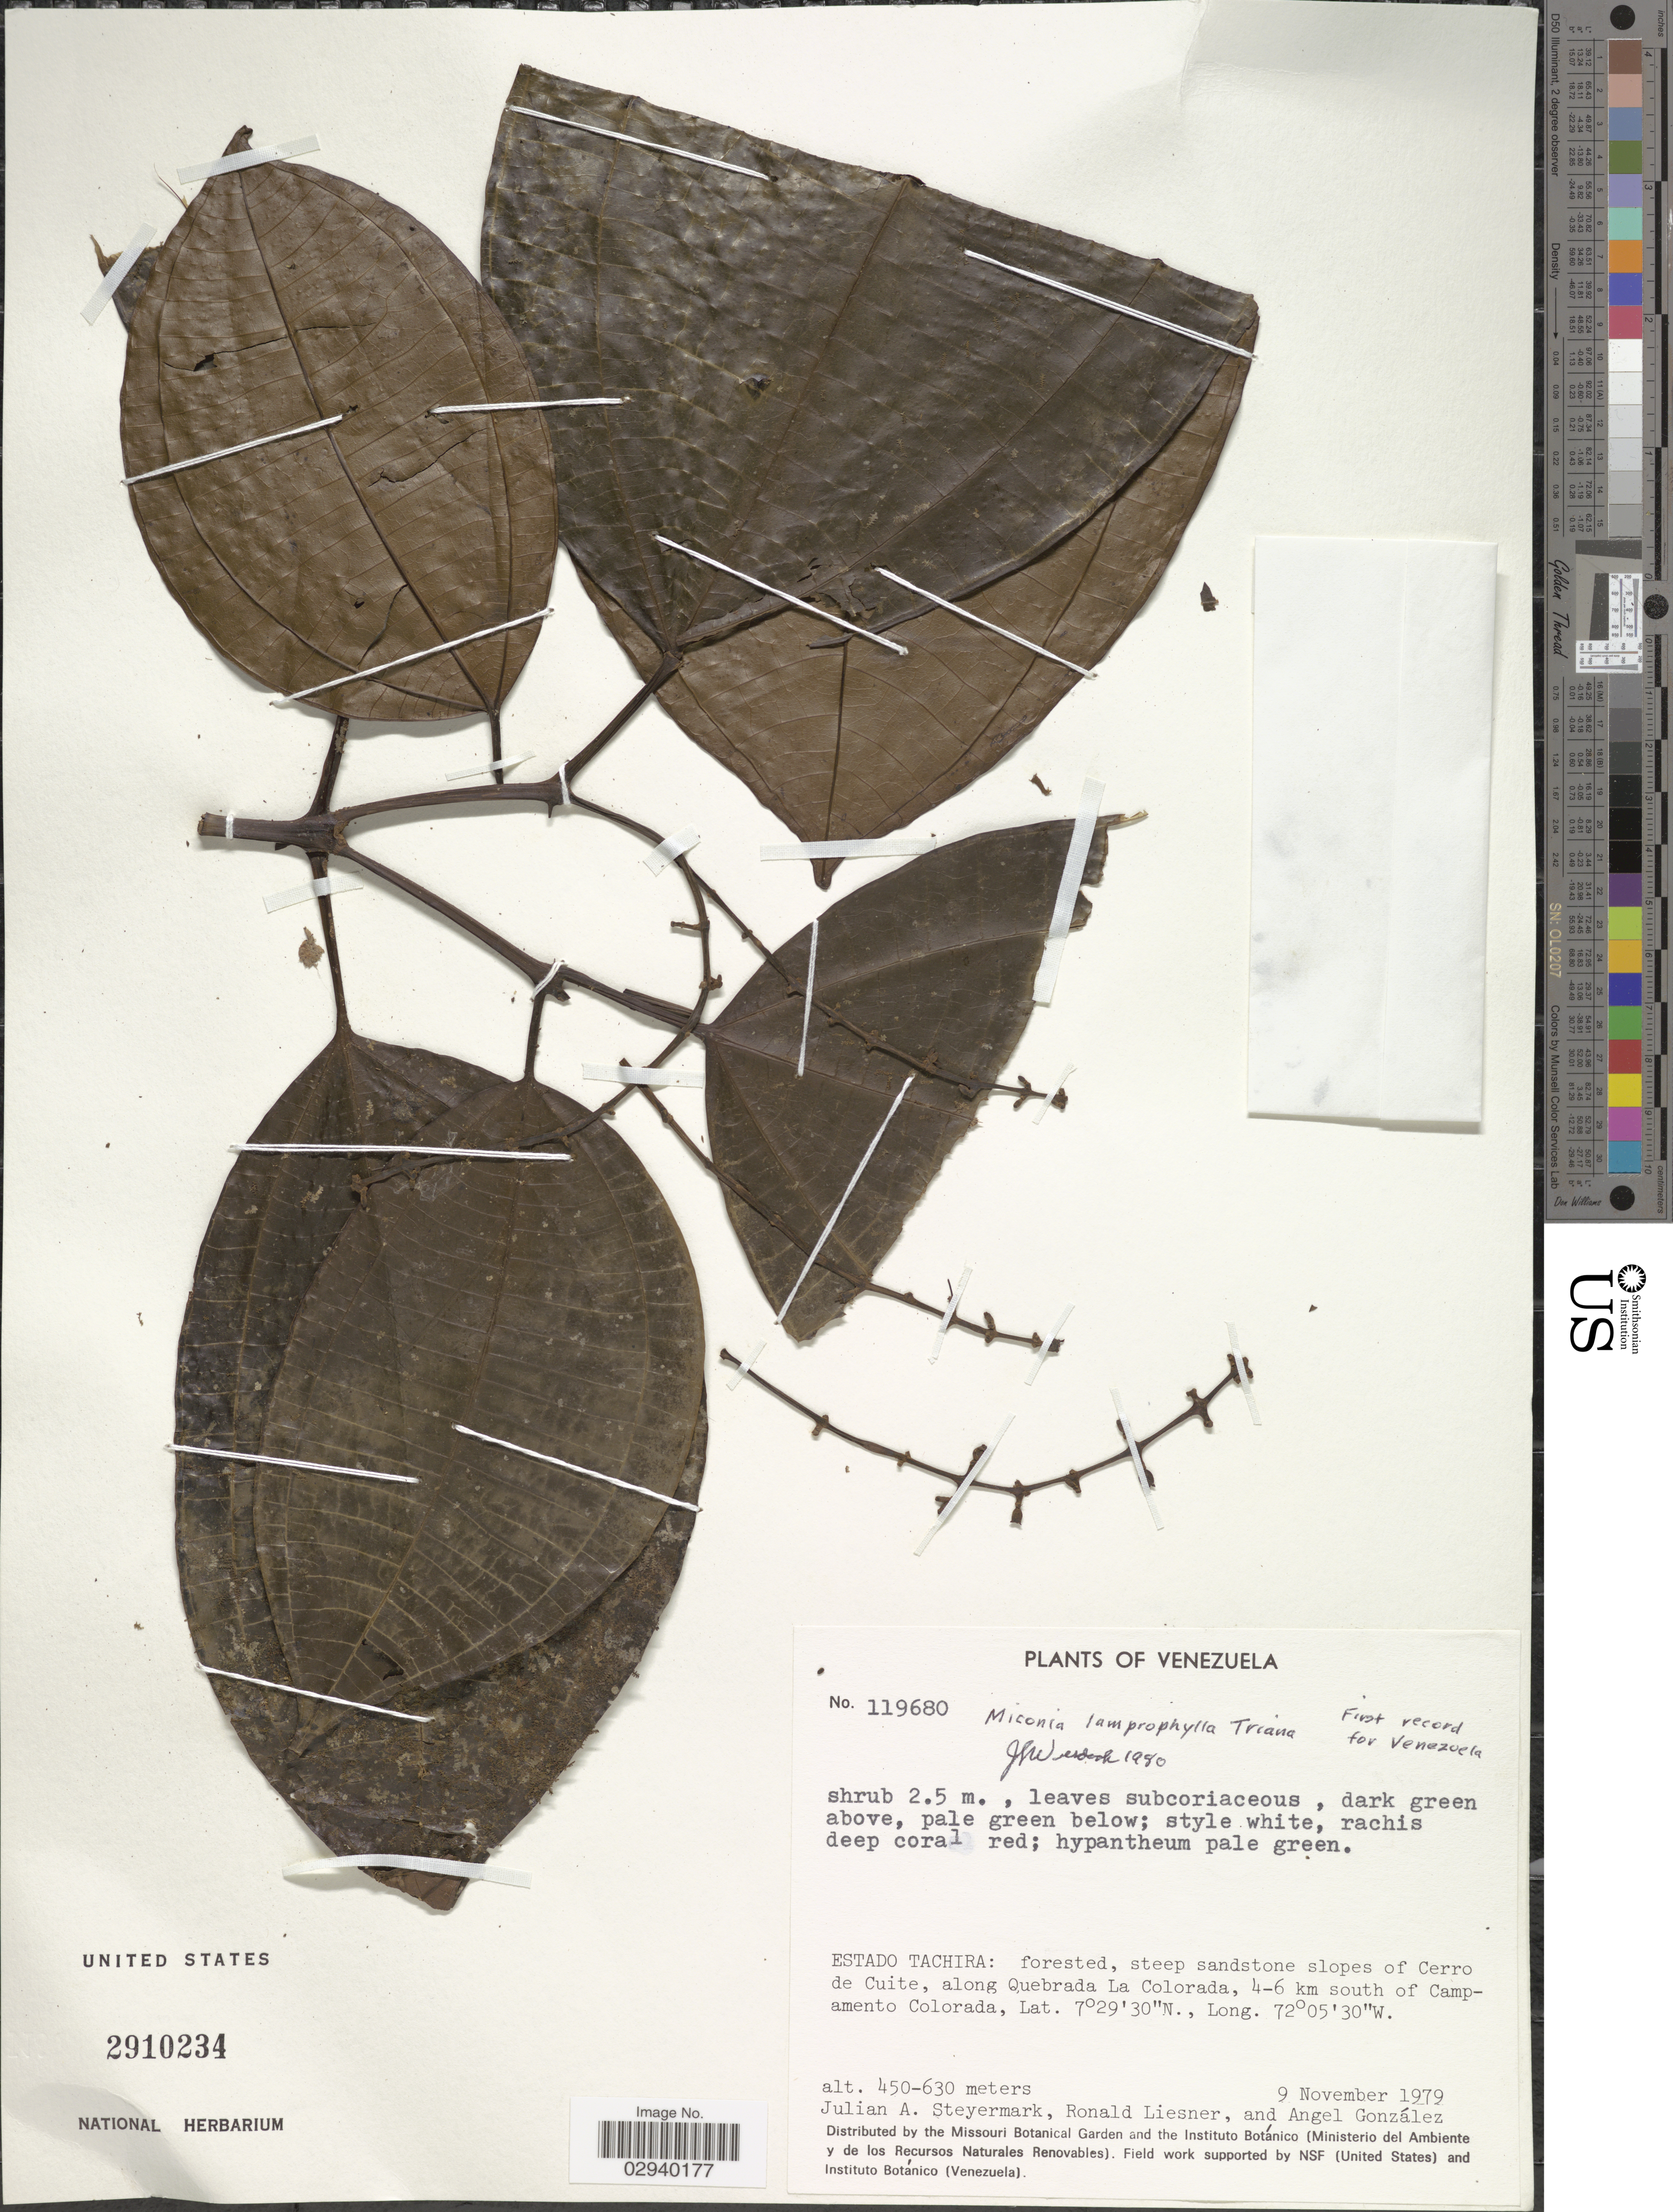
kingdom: Plantae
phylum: Tracheophyta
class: Magnoliopsida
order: Myrtales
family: Melastomataceae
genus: Miconia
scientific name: Miconia lamprophylla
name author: Triana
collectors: J. Steyermark, R. L. Liesner & A. C. González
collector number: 119680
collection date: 1979-11-09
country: Venezuela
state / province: Tachira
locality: Steep sandstone slopes of Cerro de Cuite, along Quebrada La Colorada, 4-6 km south of Campamento Colorada.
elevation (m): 450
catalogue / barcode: US 2910234